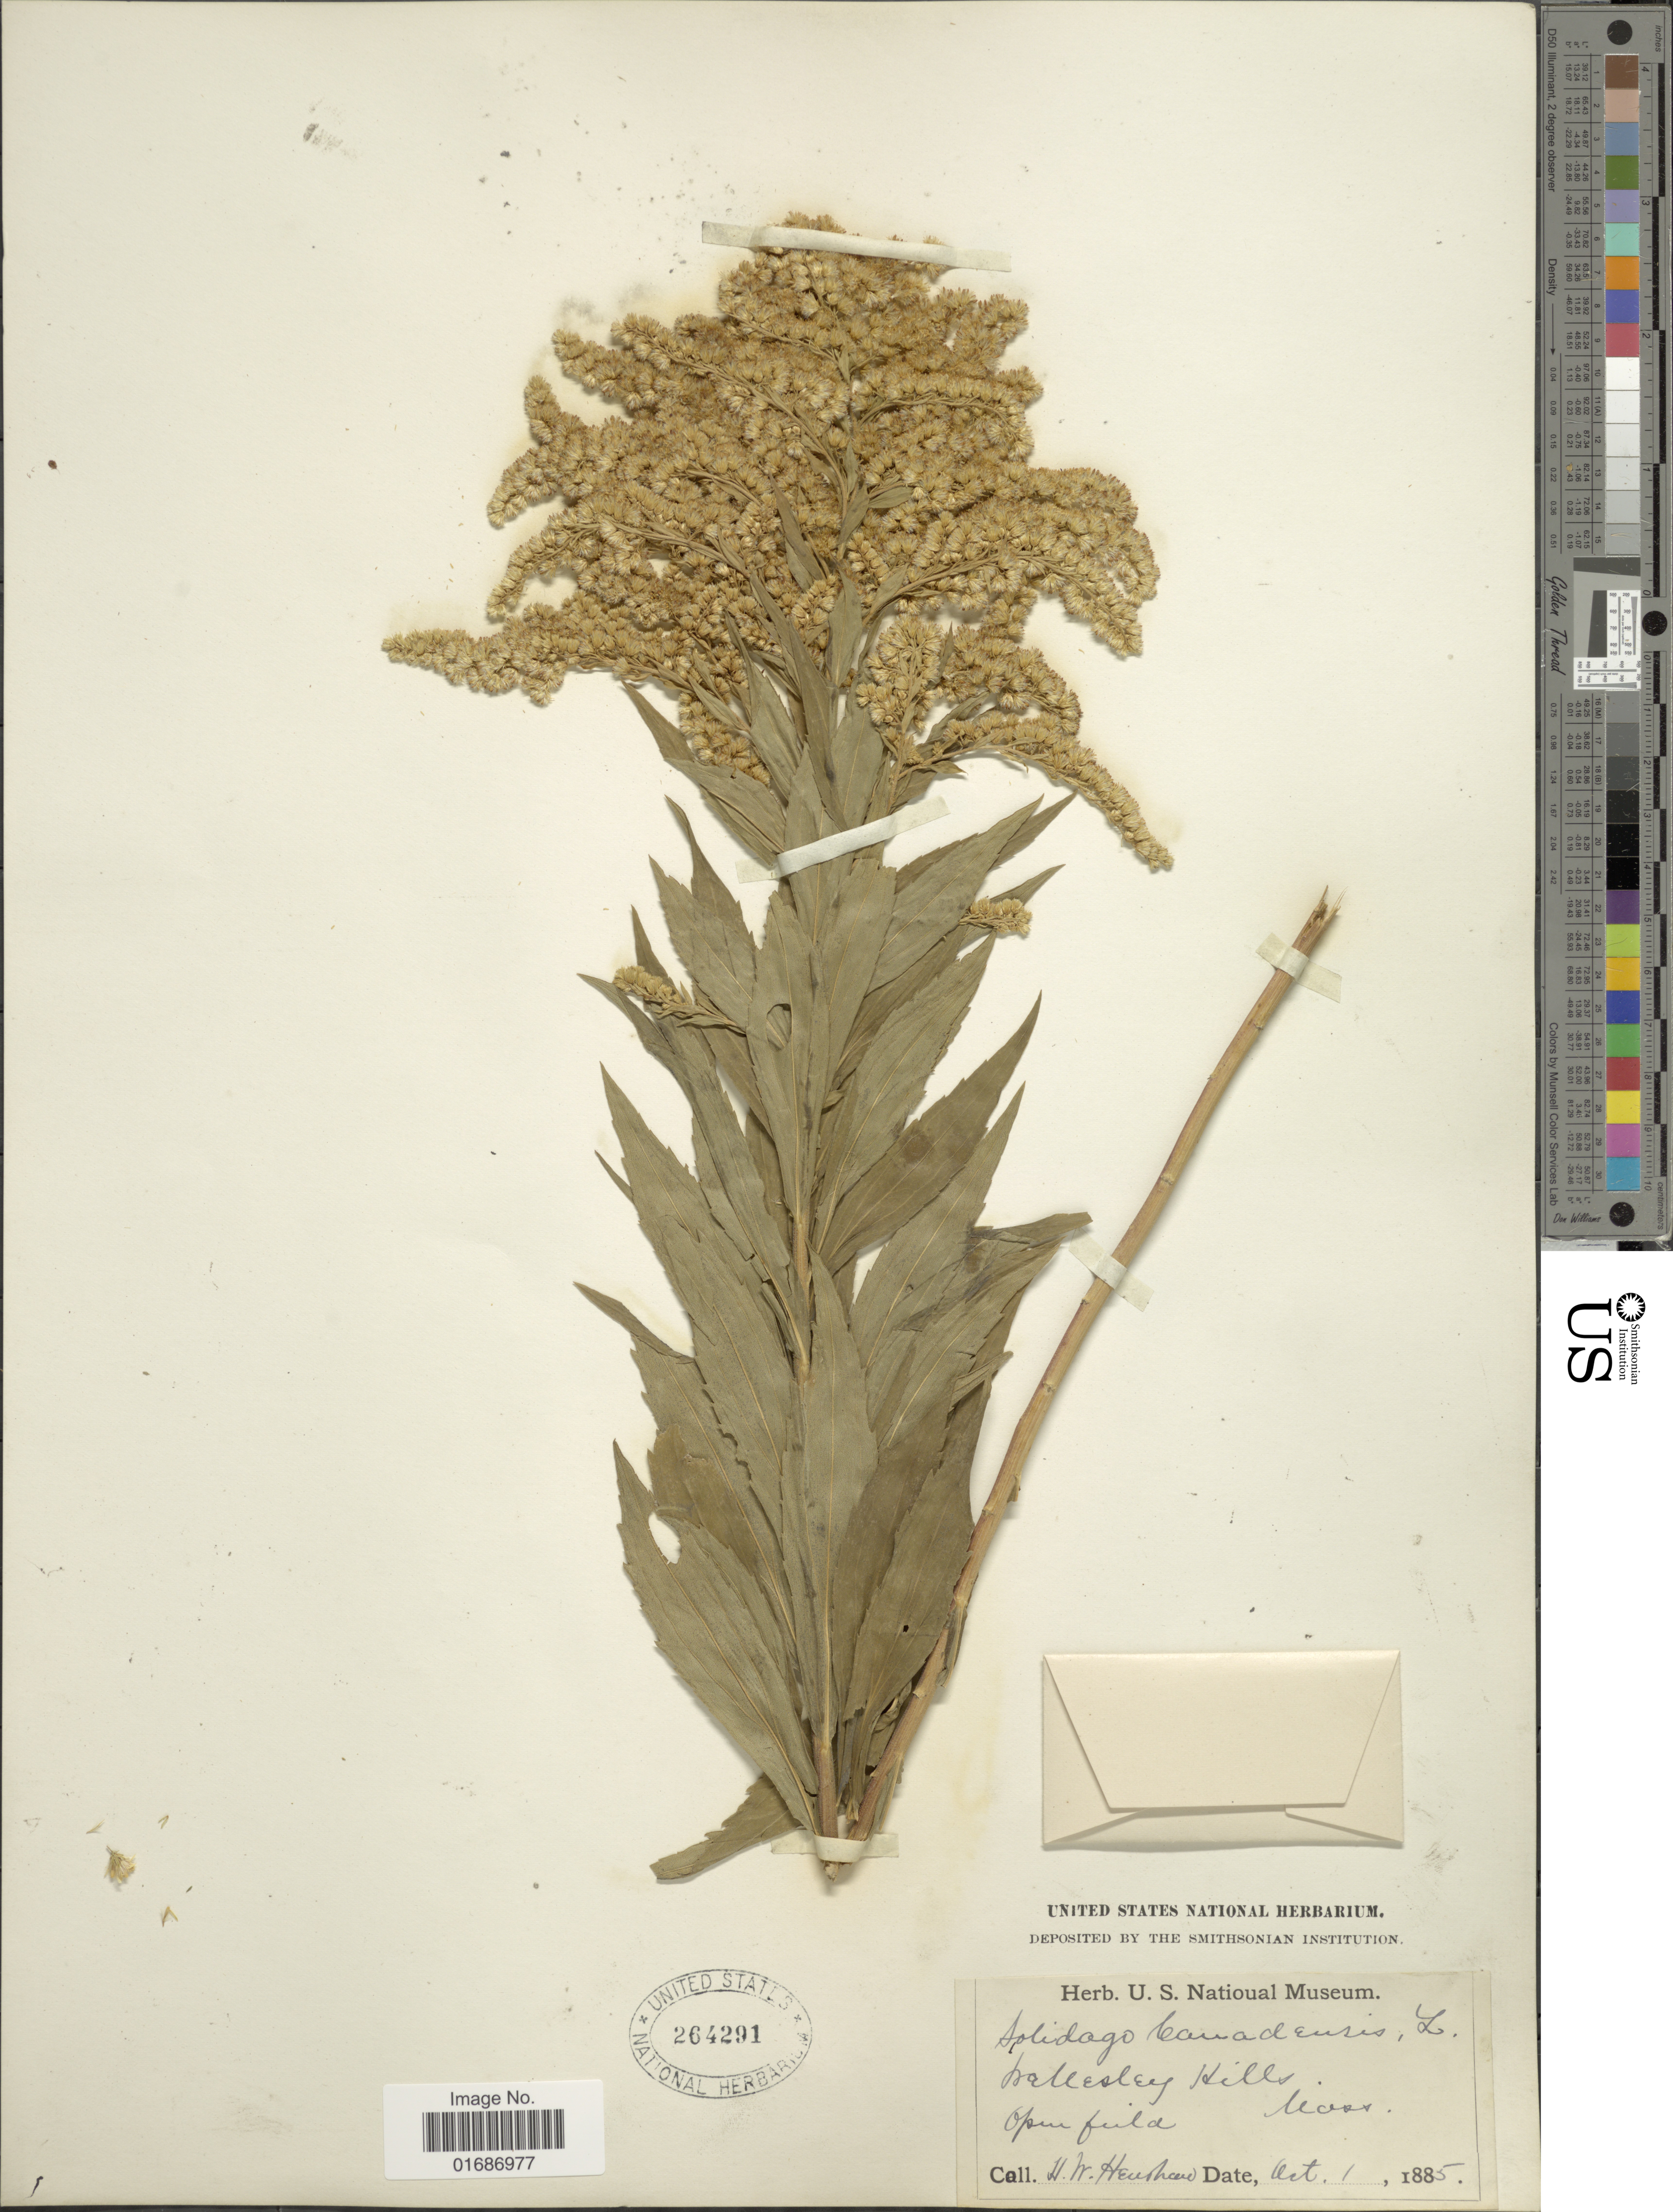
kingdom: Plantae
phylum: Tracheophyta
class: Magnoliopsida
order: Asterales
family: Asteraceae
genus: Solidago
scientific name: Solidago gigantea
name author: Aiton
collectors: H. Henshaw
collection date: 1885-10-01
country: United States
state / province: Massachusetts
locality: Hallesley Hills, open field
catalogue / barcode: US 264291